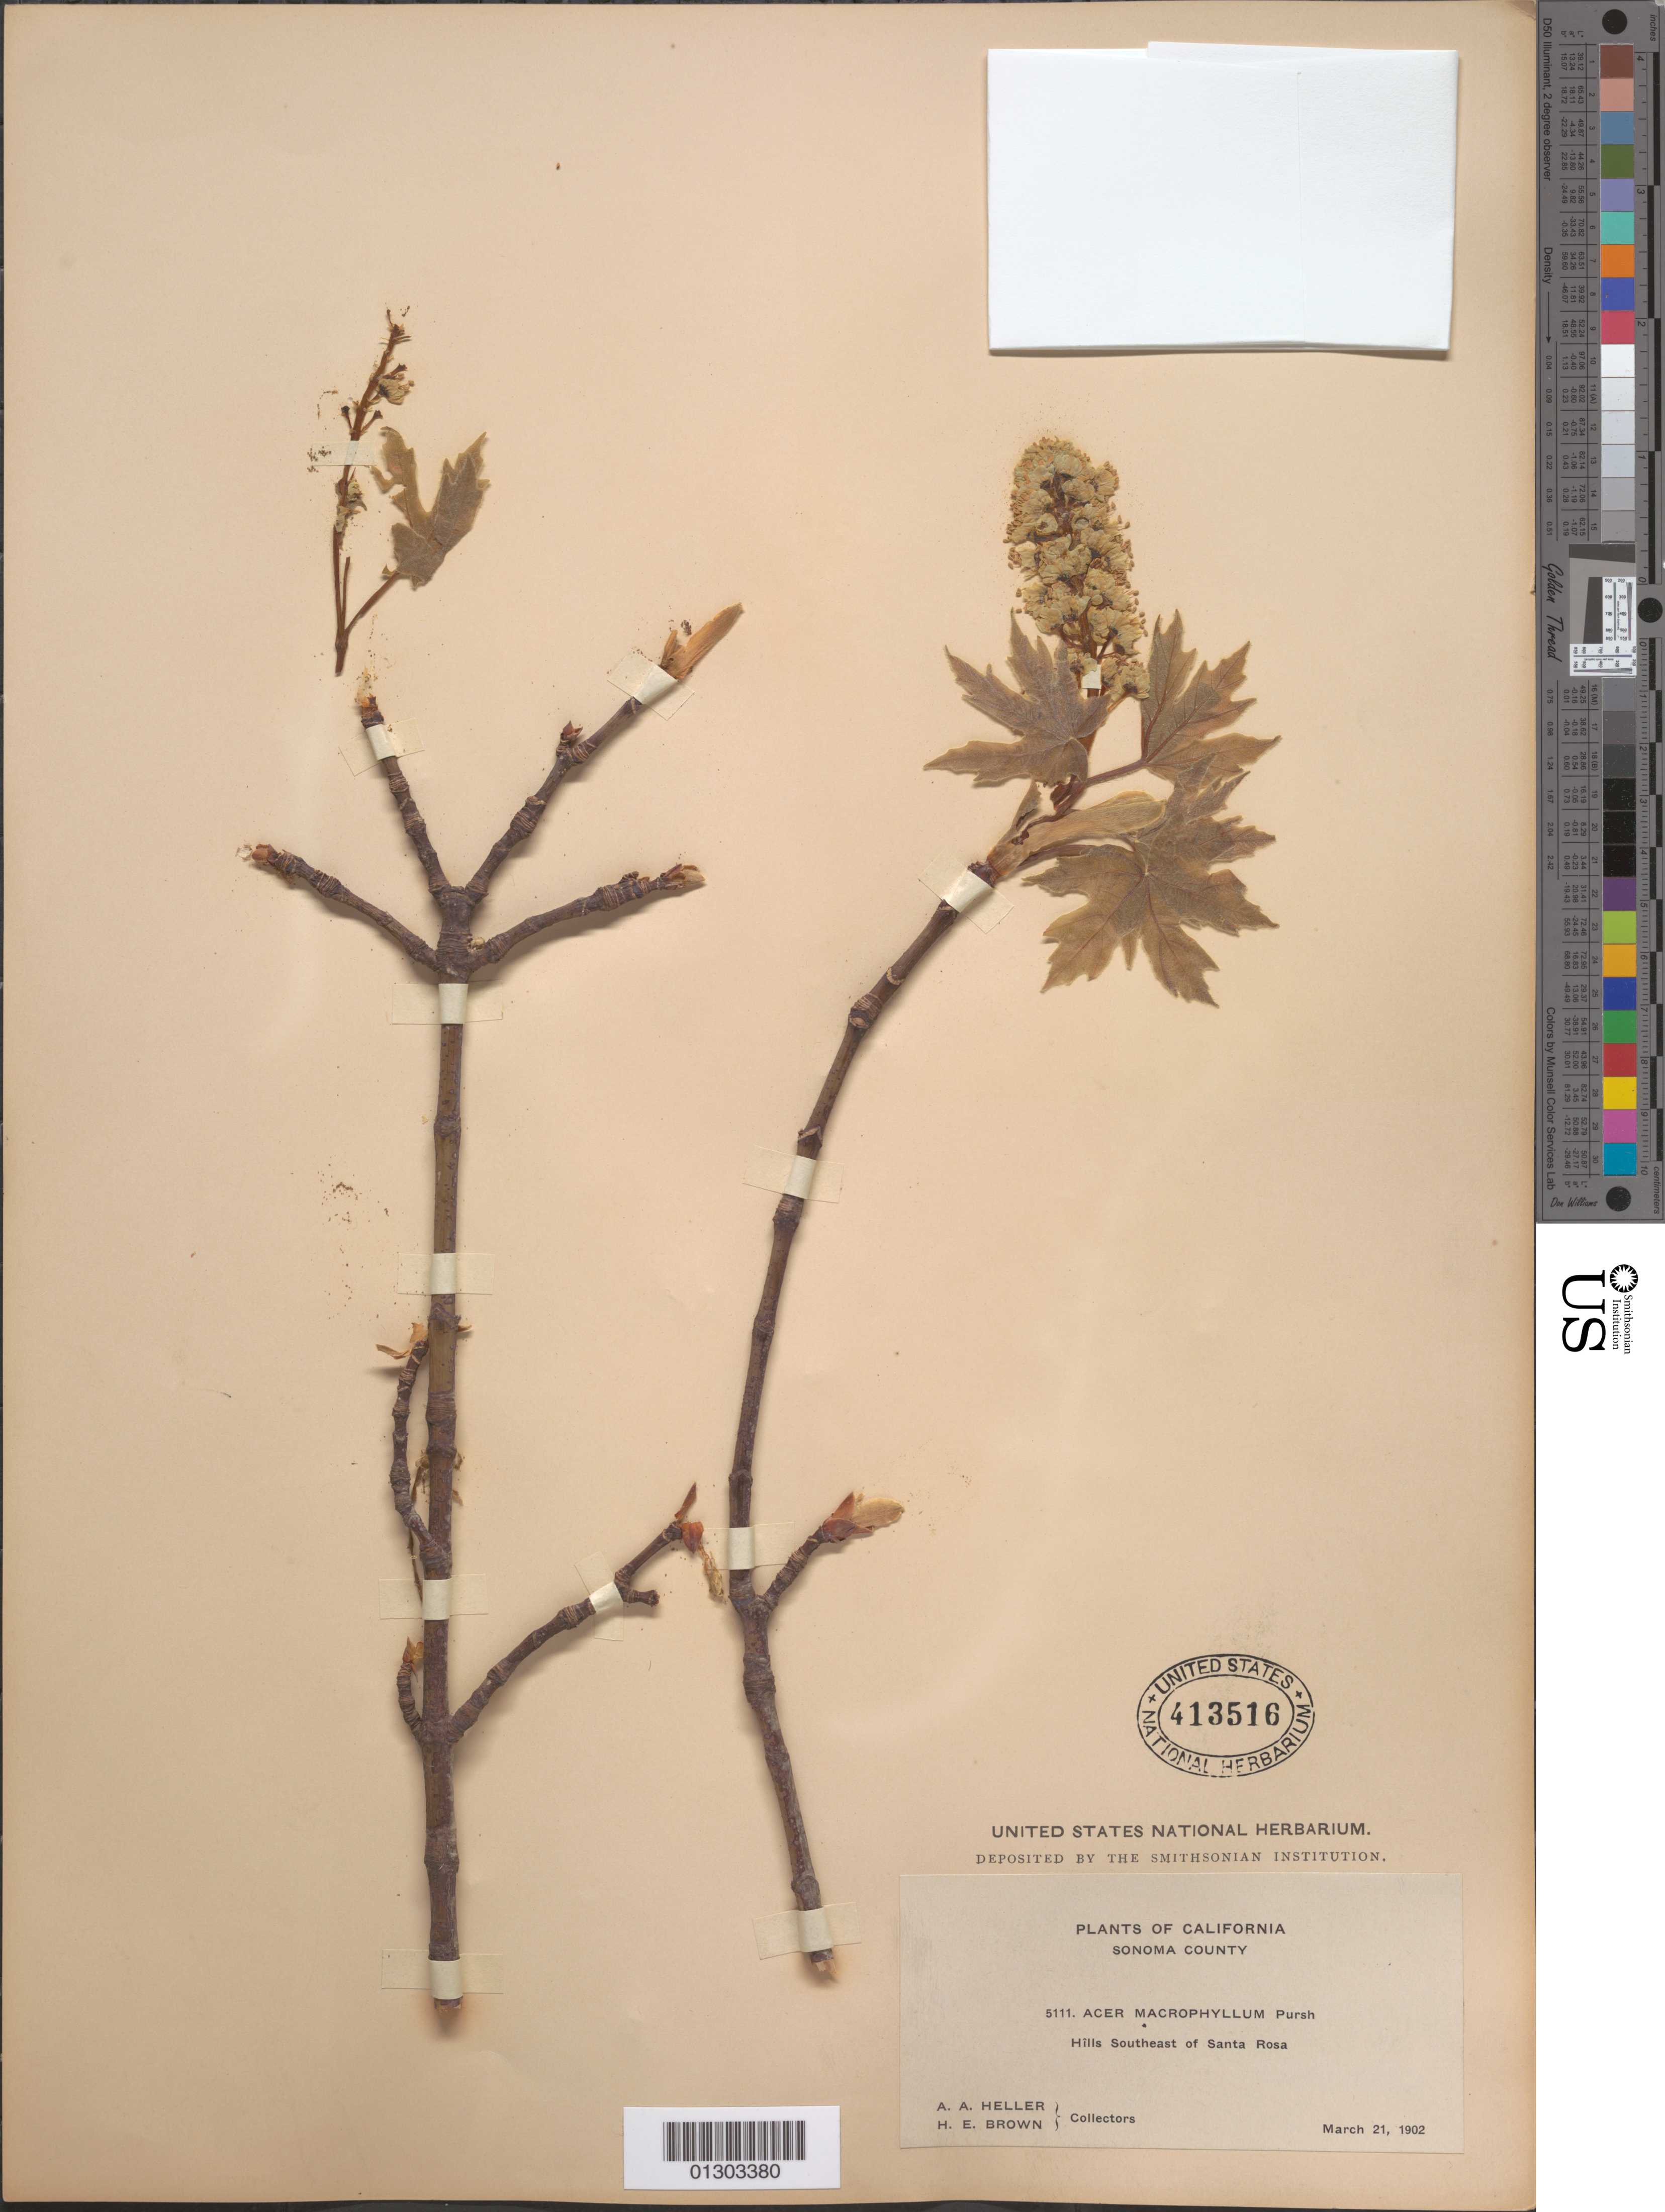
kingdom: Plantae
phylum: Tracheophyta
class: Magnoliopsida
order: Sapindales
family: Sapindaceae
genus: Acer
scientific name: Acer macrophyllum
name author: Pursh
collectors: A. A. Heller & H. E. Brown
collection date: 1902-03-21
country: United States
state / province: California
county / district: Sonoma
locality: Santa Rosa, hills SE.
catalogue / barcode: US 413516